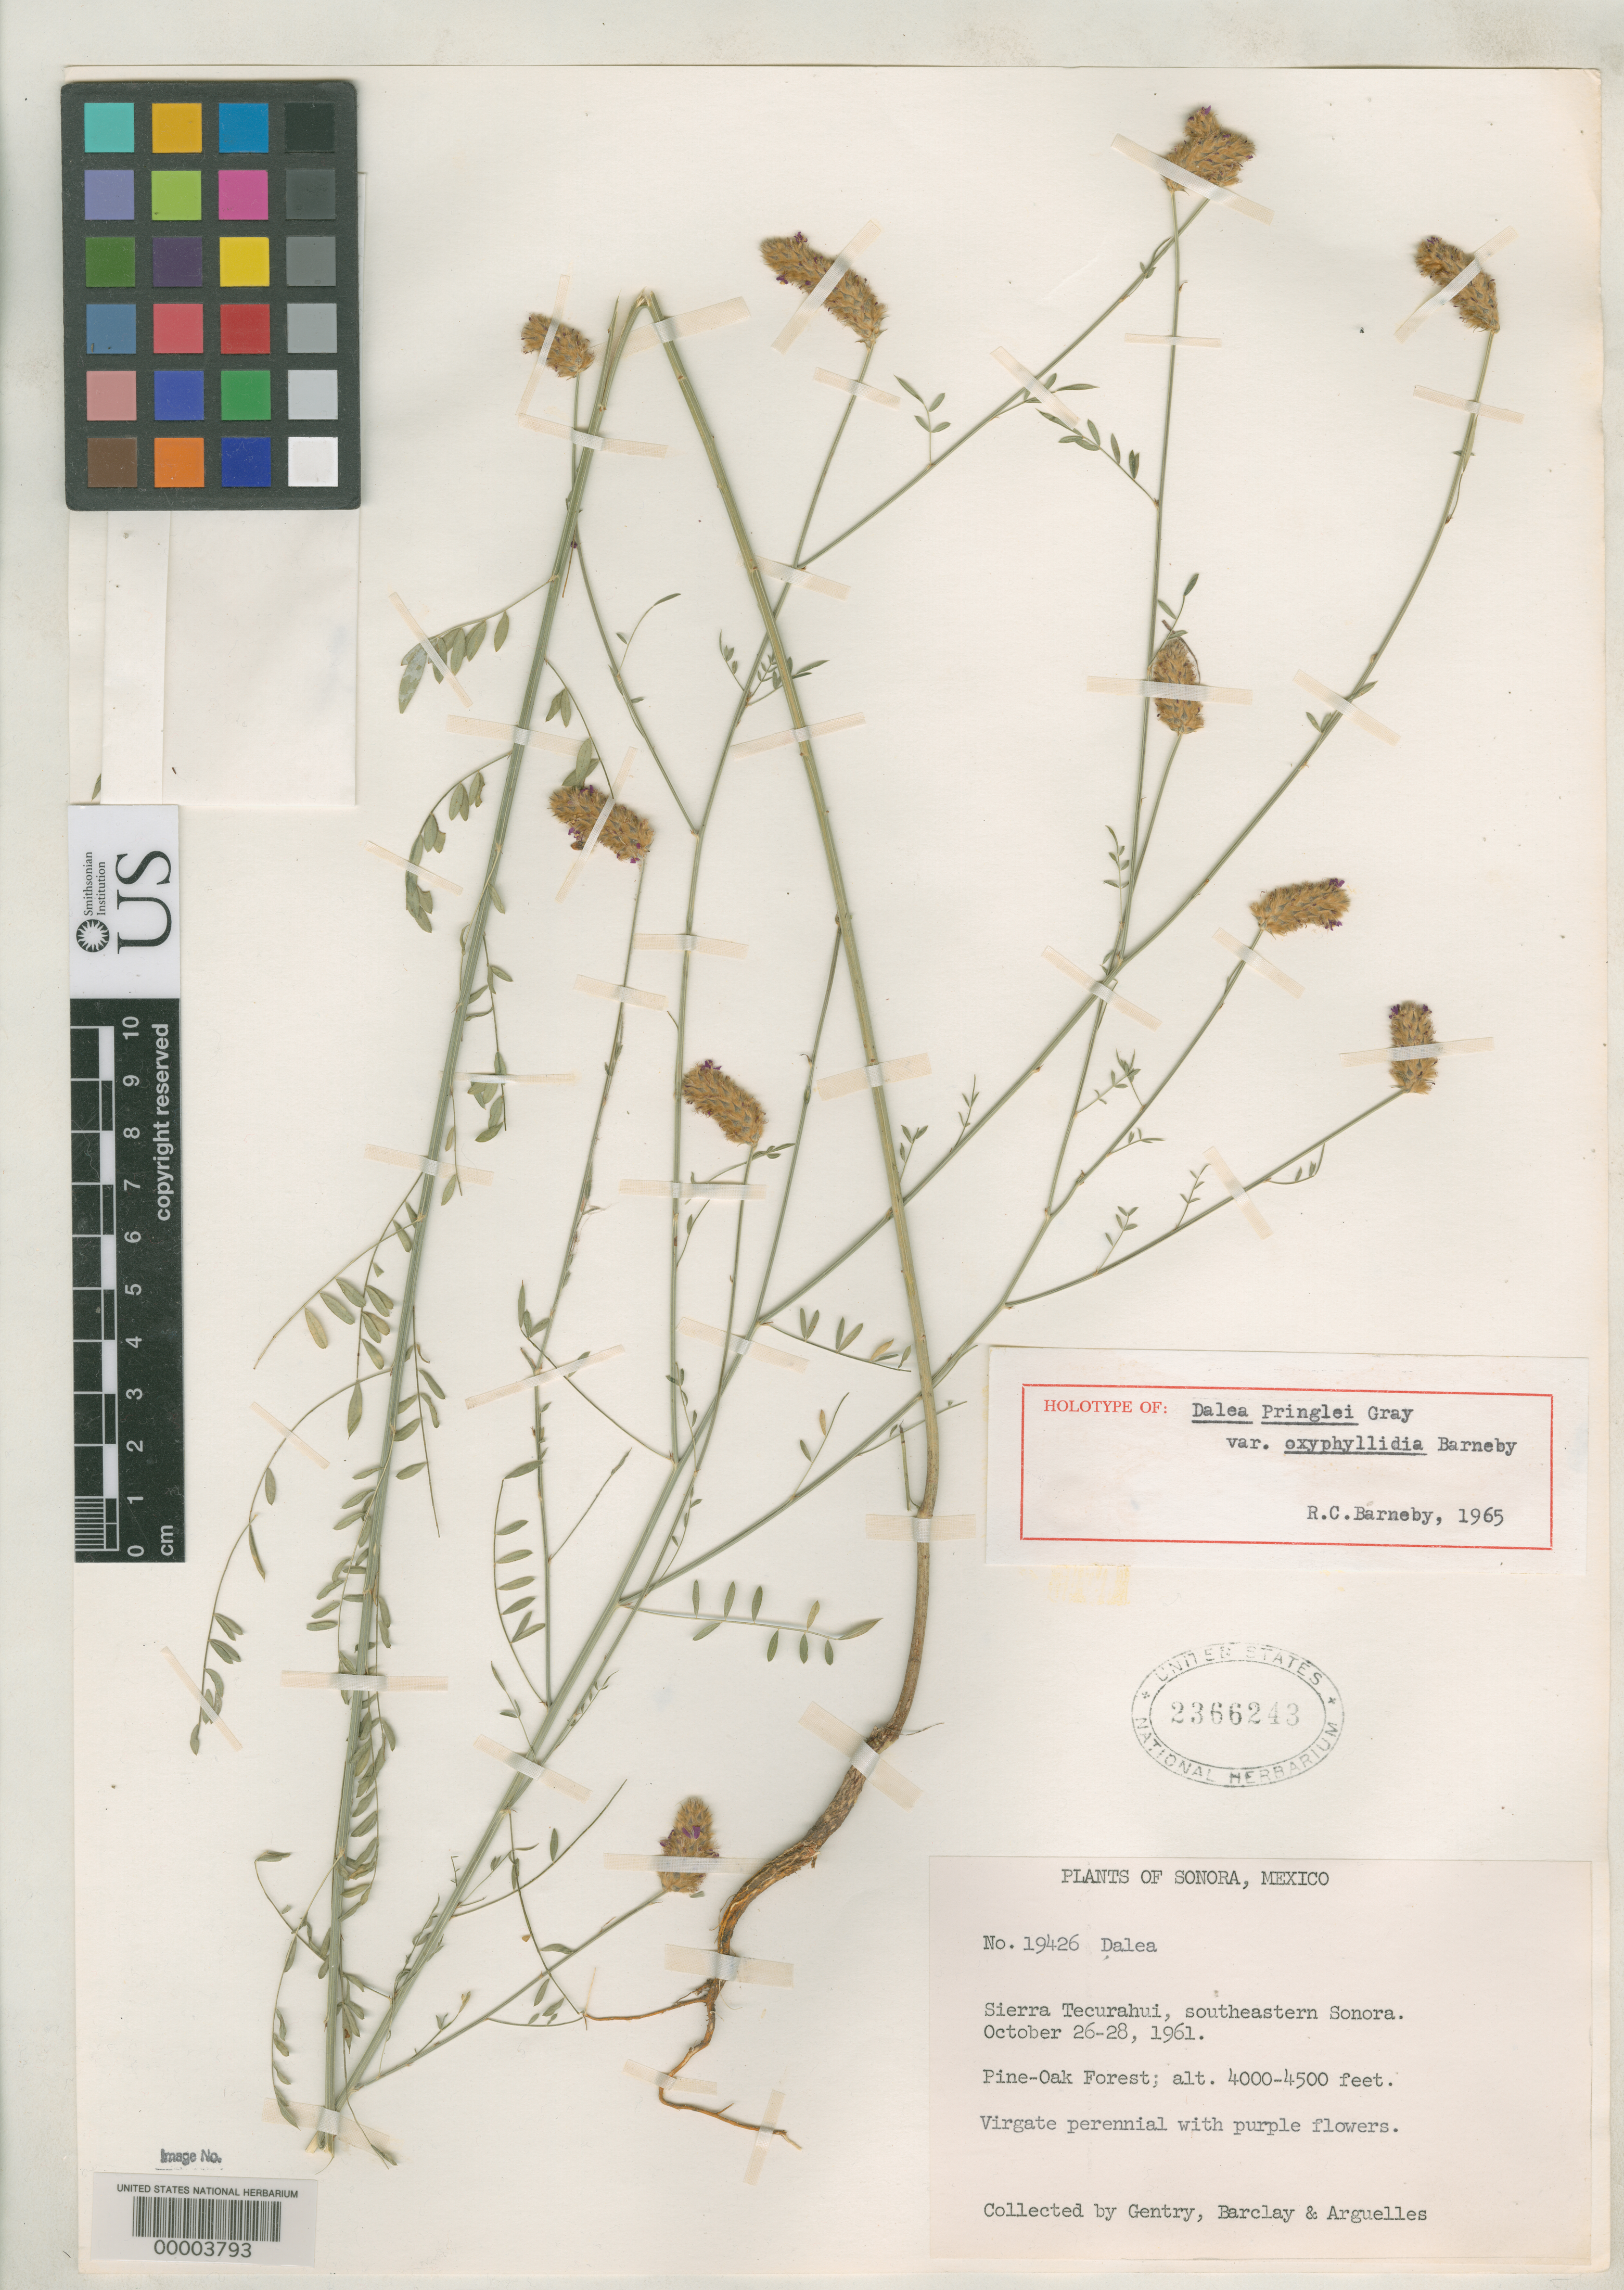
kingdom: Plantae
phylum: Tracheophyta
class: Magnoliopsida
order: Fabales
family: Fabaceae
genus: Dalea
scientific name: Dalea pringlei var. oxyphyllidia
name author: Barneby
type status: Holotype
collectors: H. S. Gentry, A. S. Barclay & J. Arguelles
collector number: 19426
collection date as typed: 26 Oct 1961 to 28 Oct 1961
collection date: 1961-10-26/1961-10-28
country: Mexico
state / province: Sonora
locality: Sierra Tecurahui.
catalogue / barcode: US 2366243